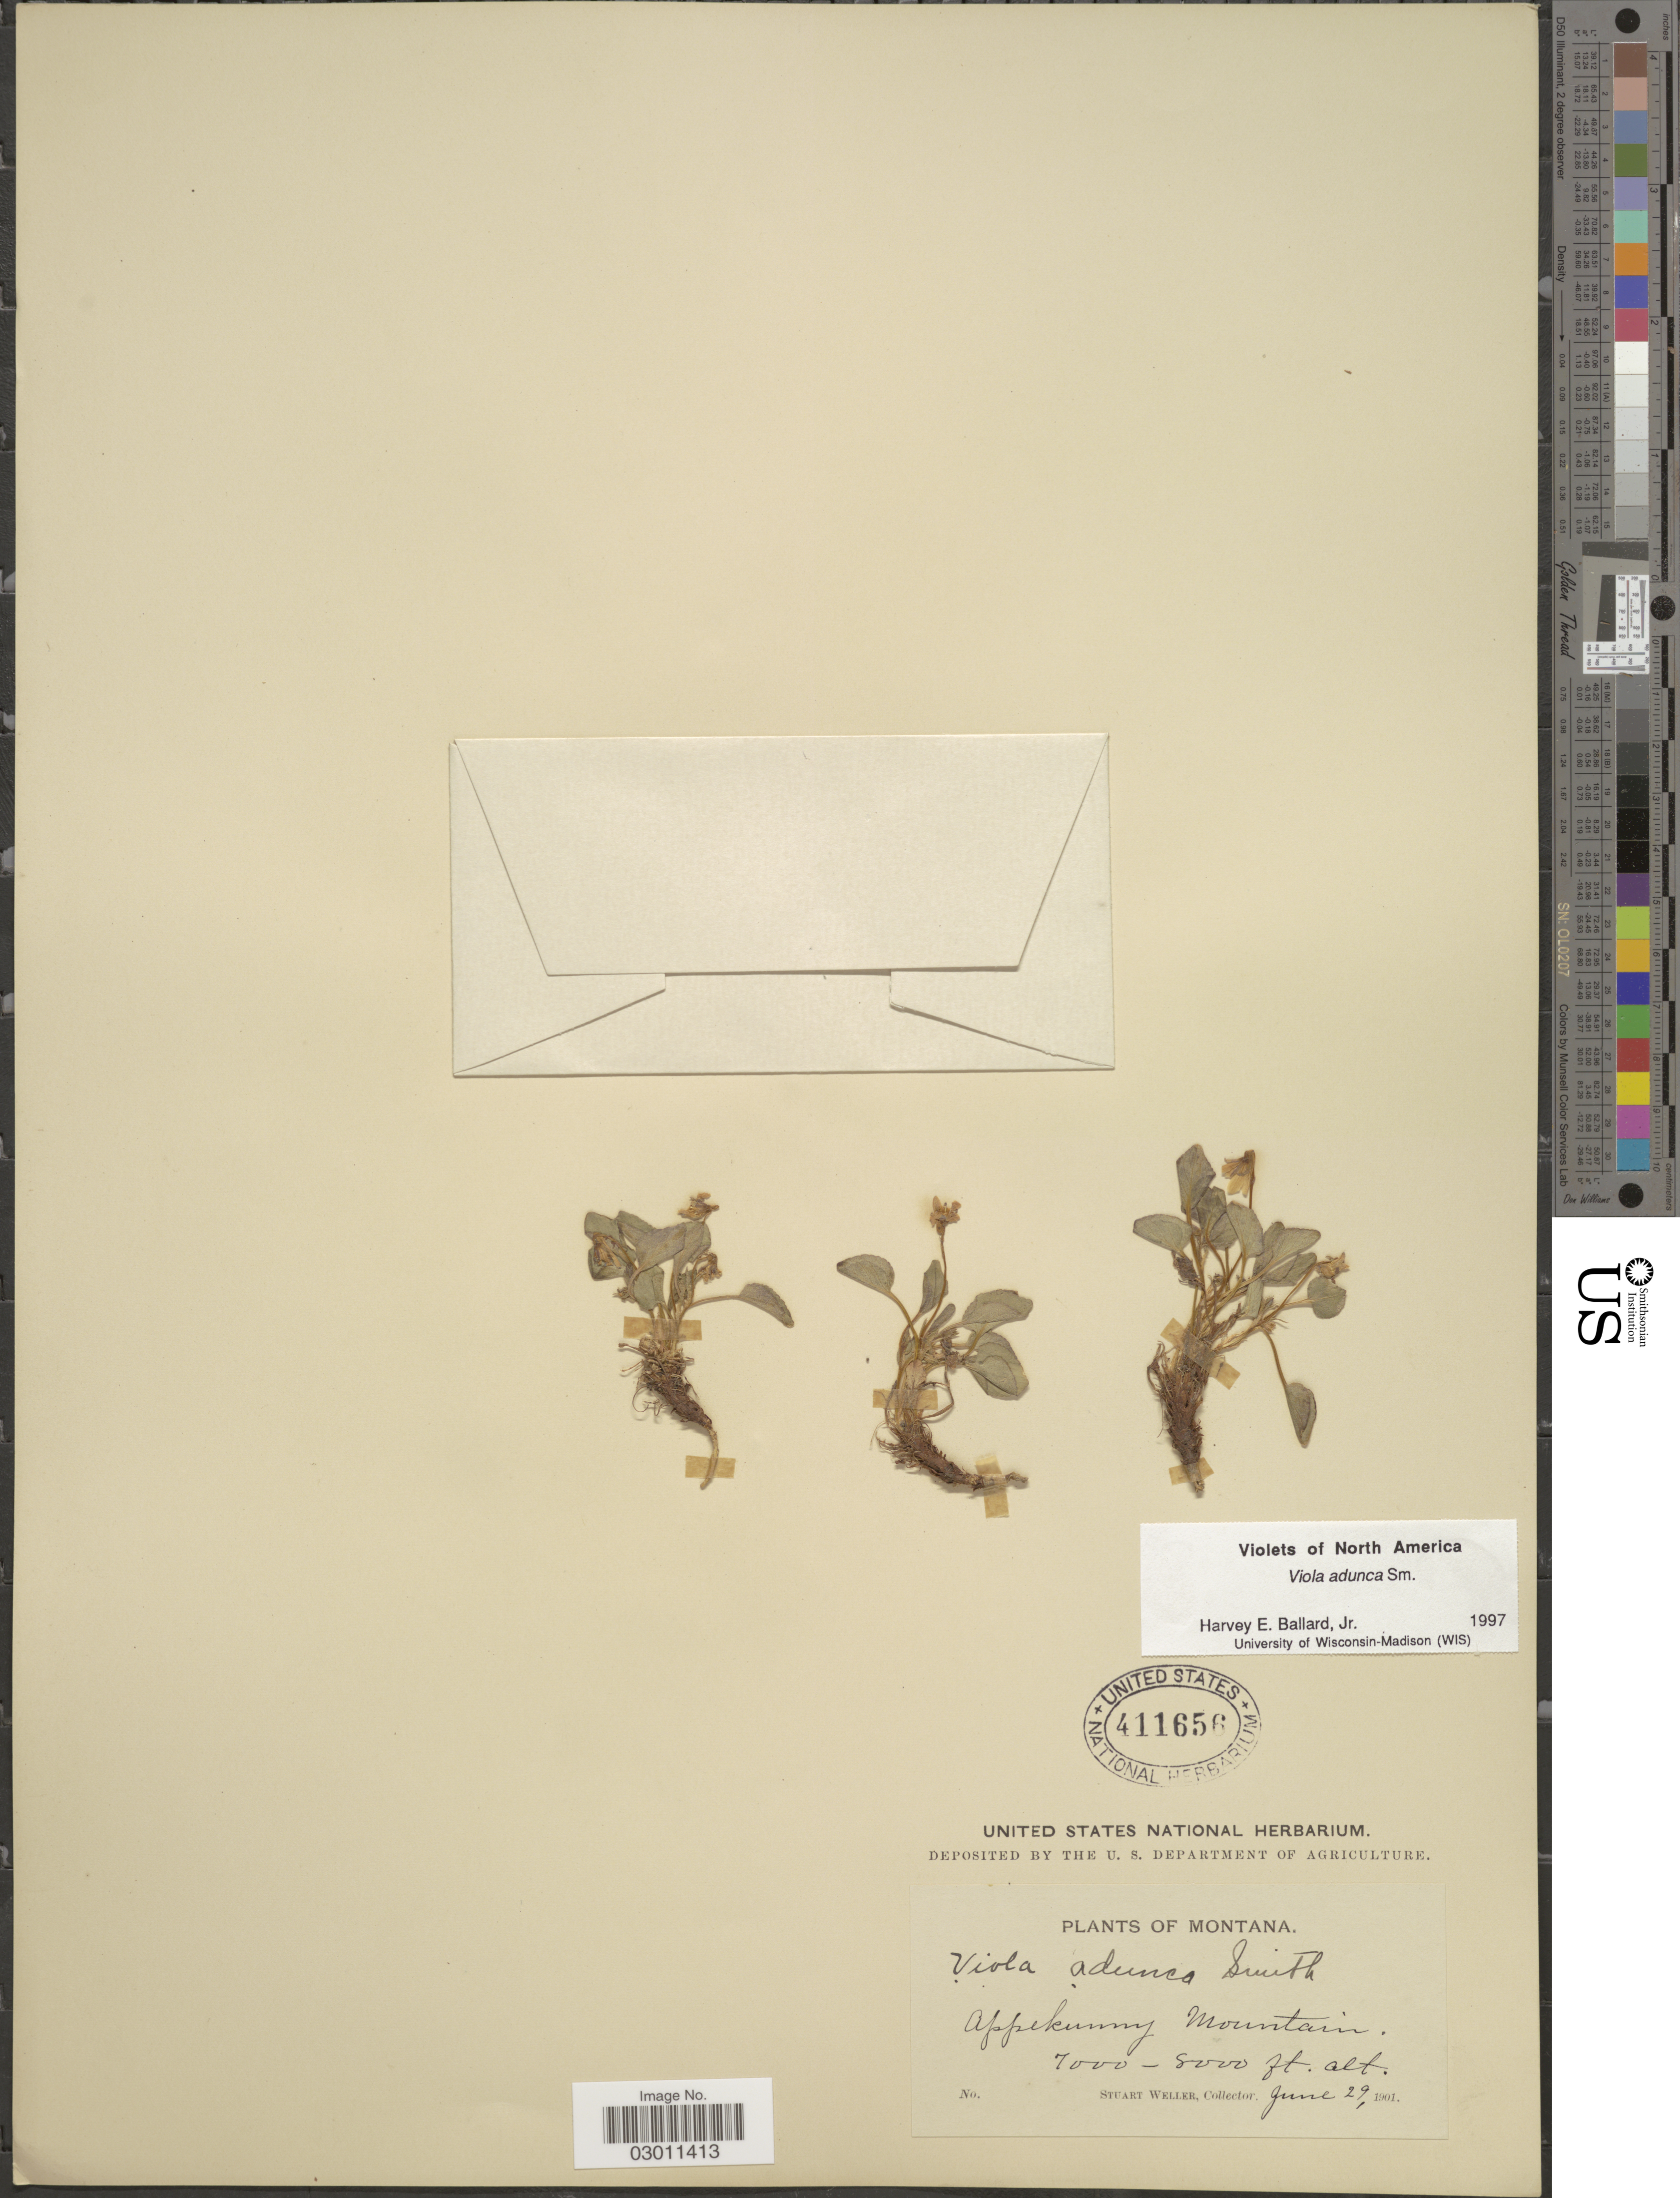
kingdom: Plantae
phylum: Tracheophyta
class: Magnoliopsida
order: Malpighiales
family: Violaceae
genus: Viola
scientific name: Viola adunca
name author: Sm.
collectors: S. Weller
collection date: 1901-06-29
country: United States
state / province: Montana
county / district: Glacier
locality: Appekunny Mountain.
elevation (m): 2134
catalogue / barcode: US 411656